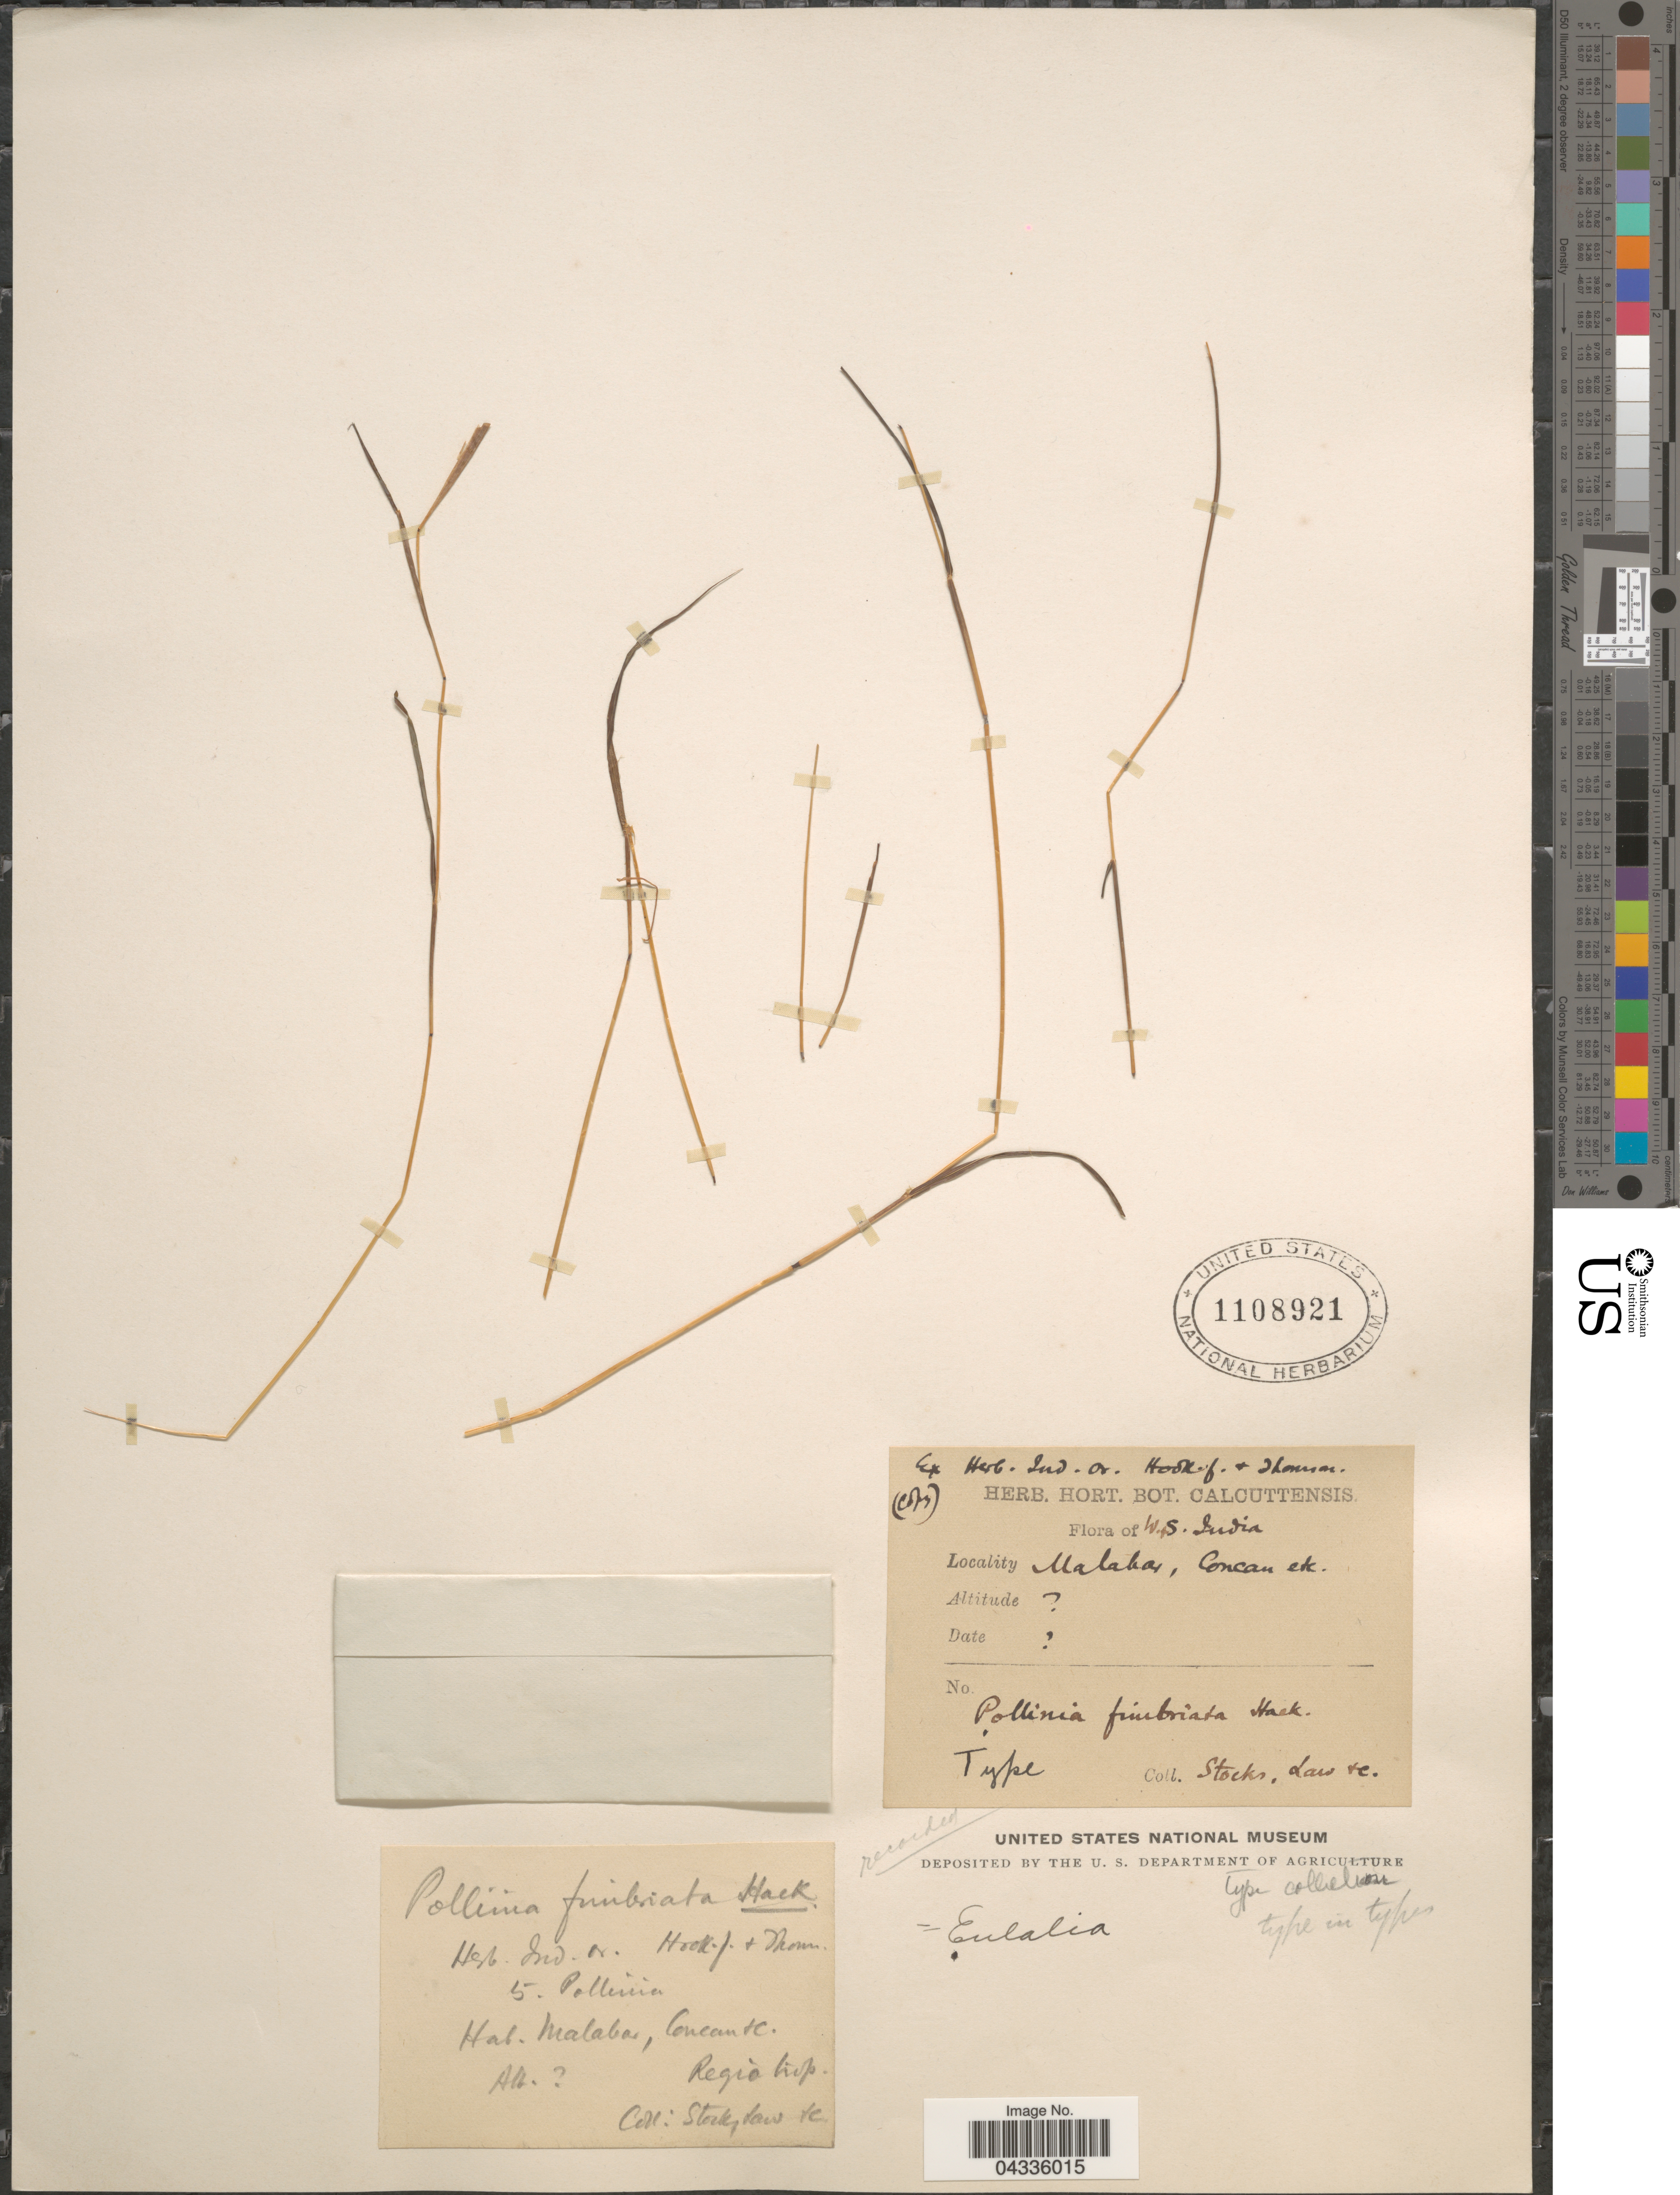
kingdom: Plantae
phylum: Tracheophyta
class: Liliopsida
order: Poales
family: Poaceae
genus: Eulalia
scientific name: Eulalia conjugata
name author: (Roxb.) S.R. Yadav & M.R. Almeida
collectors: J. Stocks & J. Law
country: India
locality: W., S. India. Malabar, Concan etc.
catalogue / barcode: US 1108921